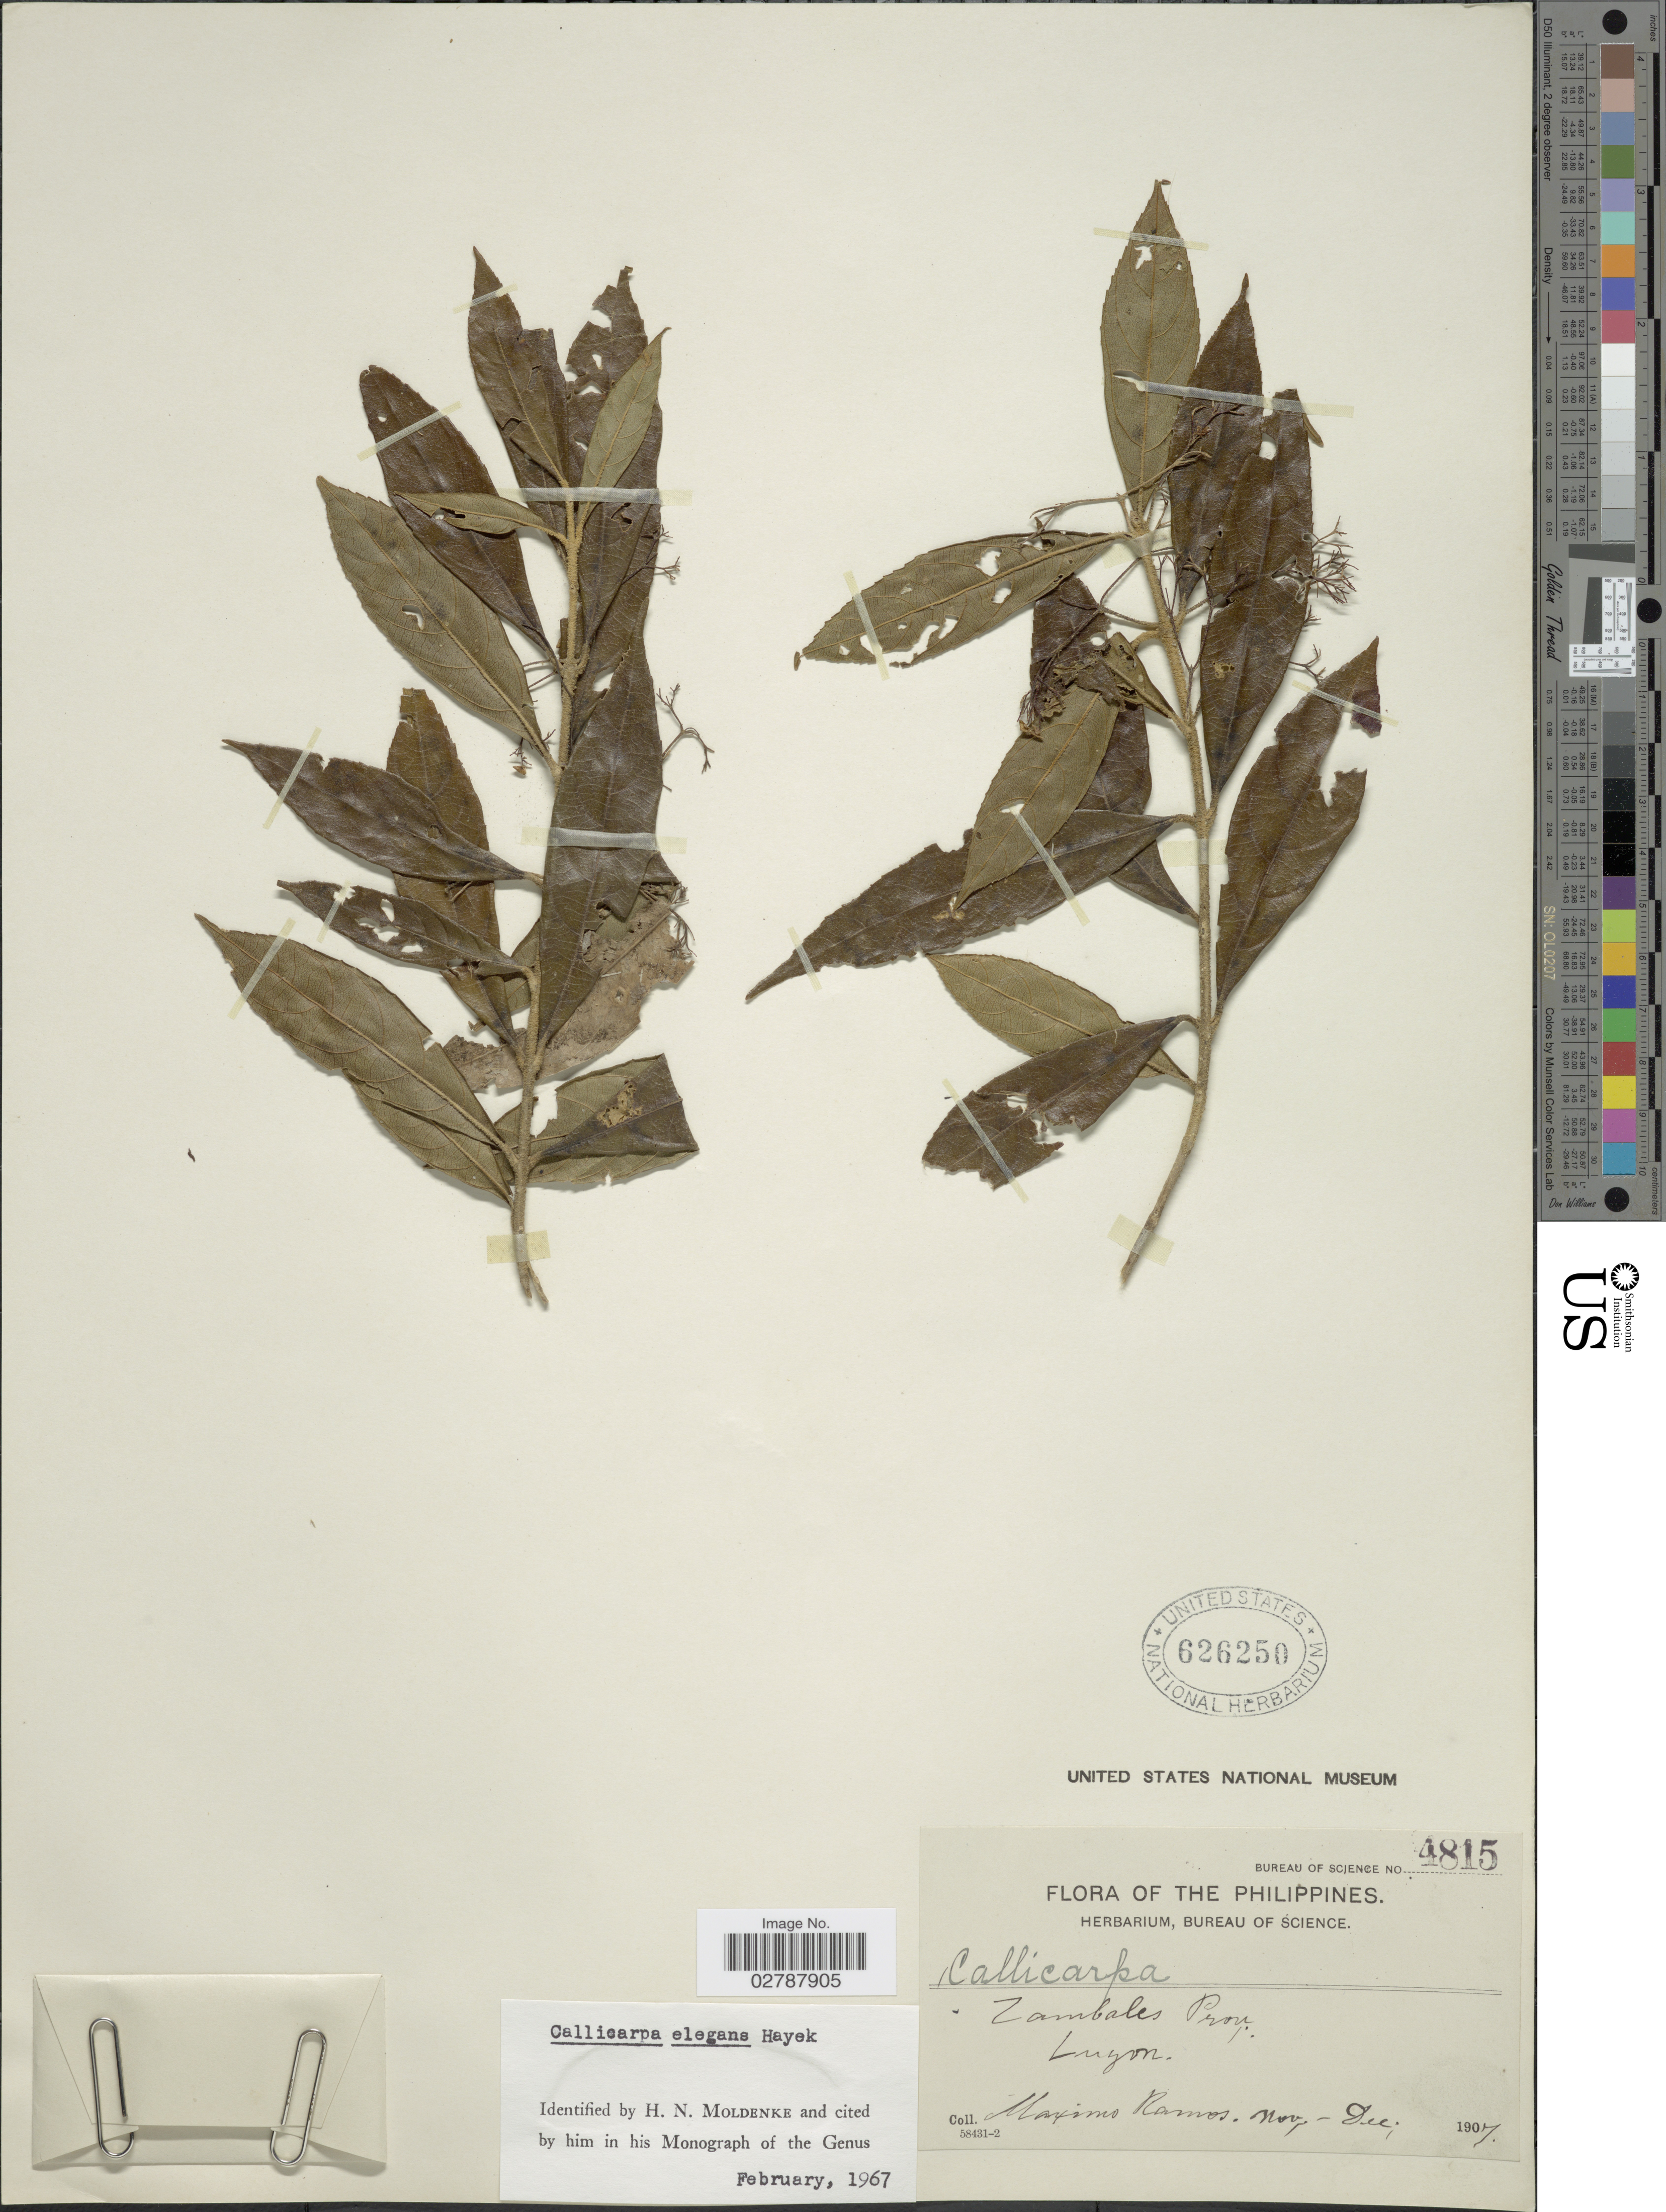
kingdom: Plantae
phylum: Tracheophyta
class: Magnoliopsida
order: Lamiales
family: Lamiaceae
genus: Callicarpa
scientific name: Callicarpa elegans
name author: Hayek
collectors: M. Ramos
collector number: Bureau of Science4815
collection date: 1907-11/1907-12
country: Philippines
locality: Zambales Prov. Luzon.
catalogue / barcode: US 626250